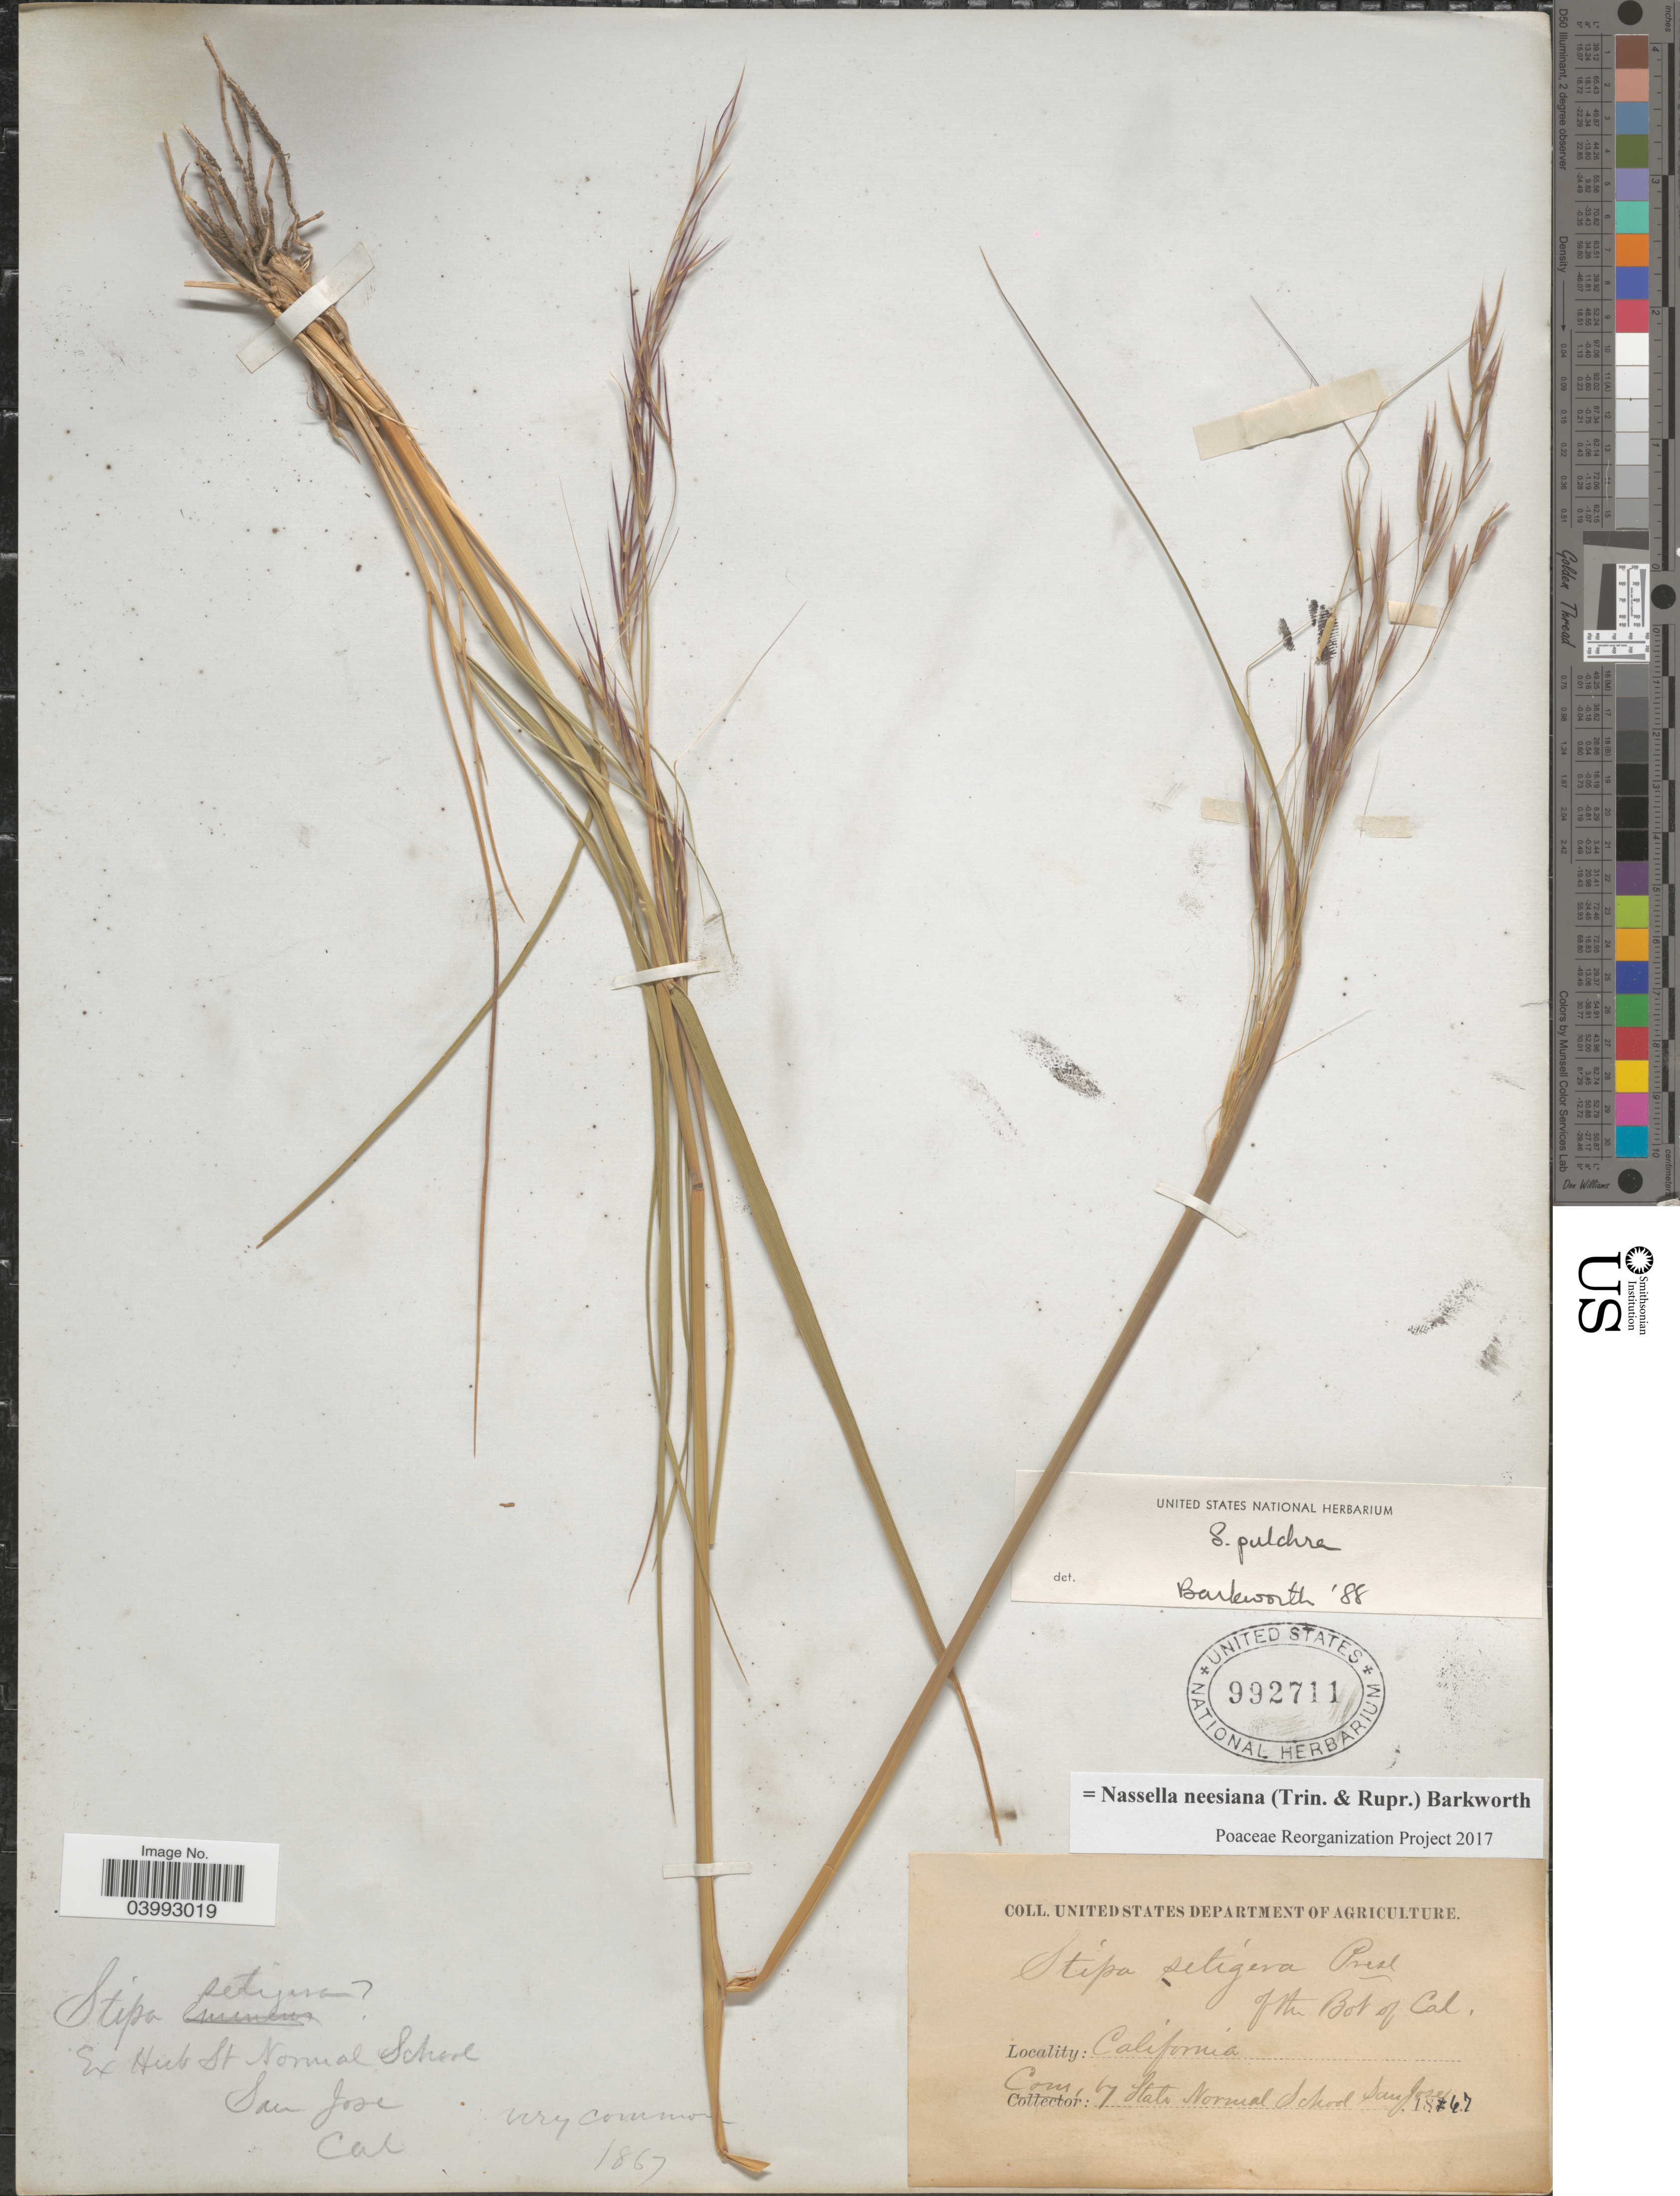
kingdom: Plantae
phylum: Tracheophyta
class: Liliopsida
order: Poales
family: Poaceae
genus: Nassella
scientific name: Nassella neesiana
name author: (Trin. & Rupr.) Barkworth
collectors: Ex herb. of State Normal School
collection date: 1867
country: United States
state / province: California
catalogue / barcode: US 992711